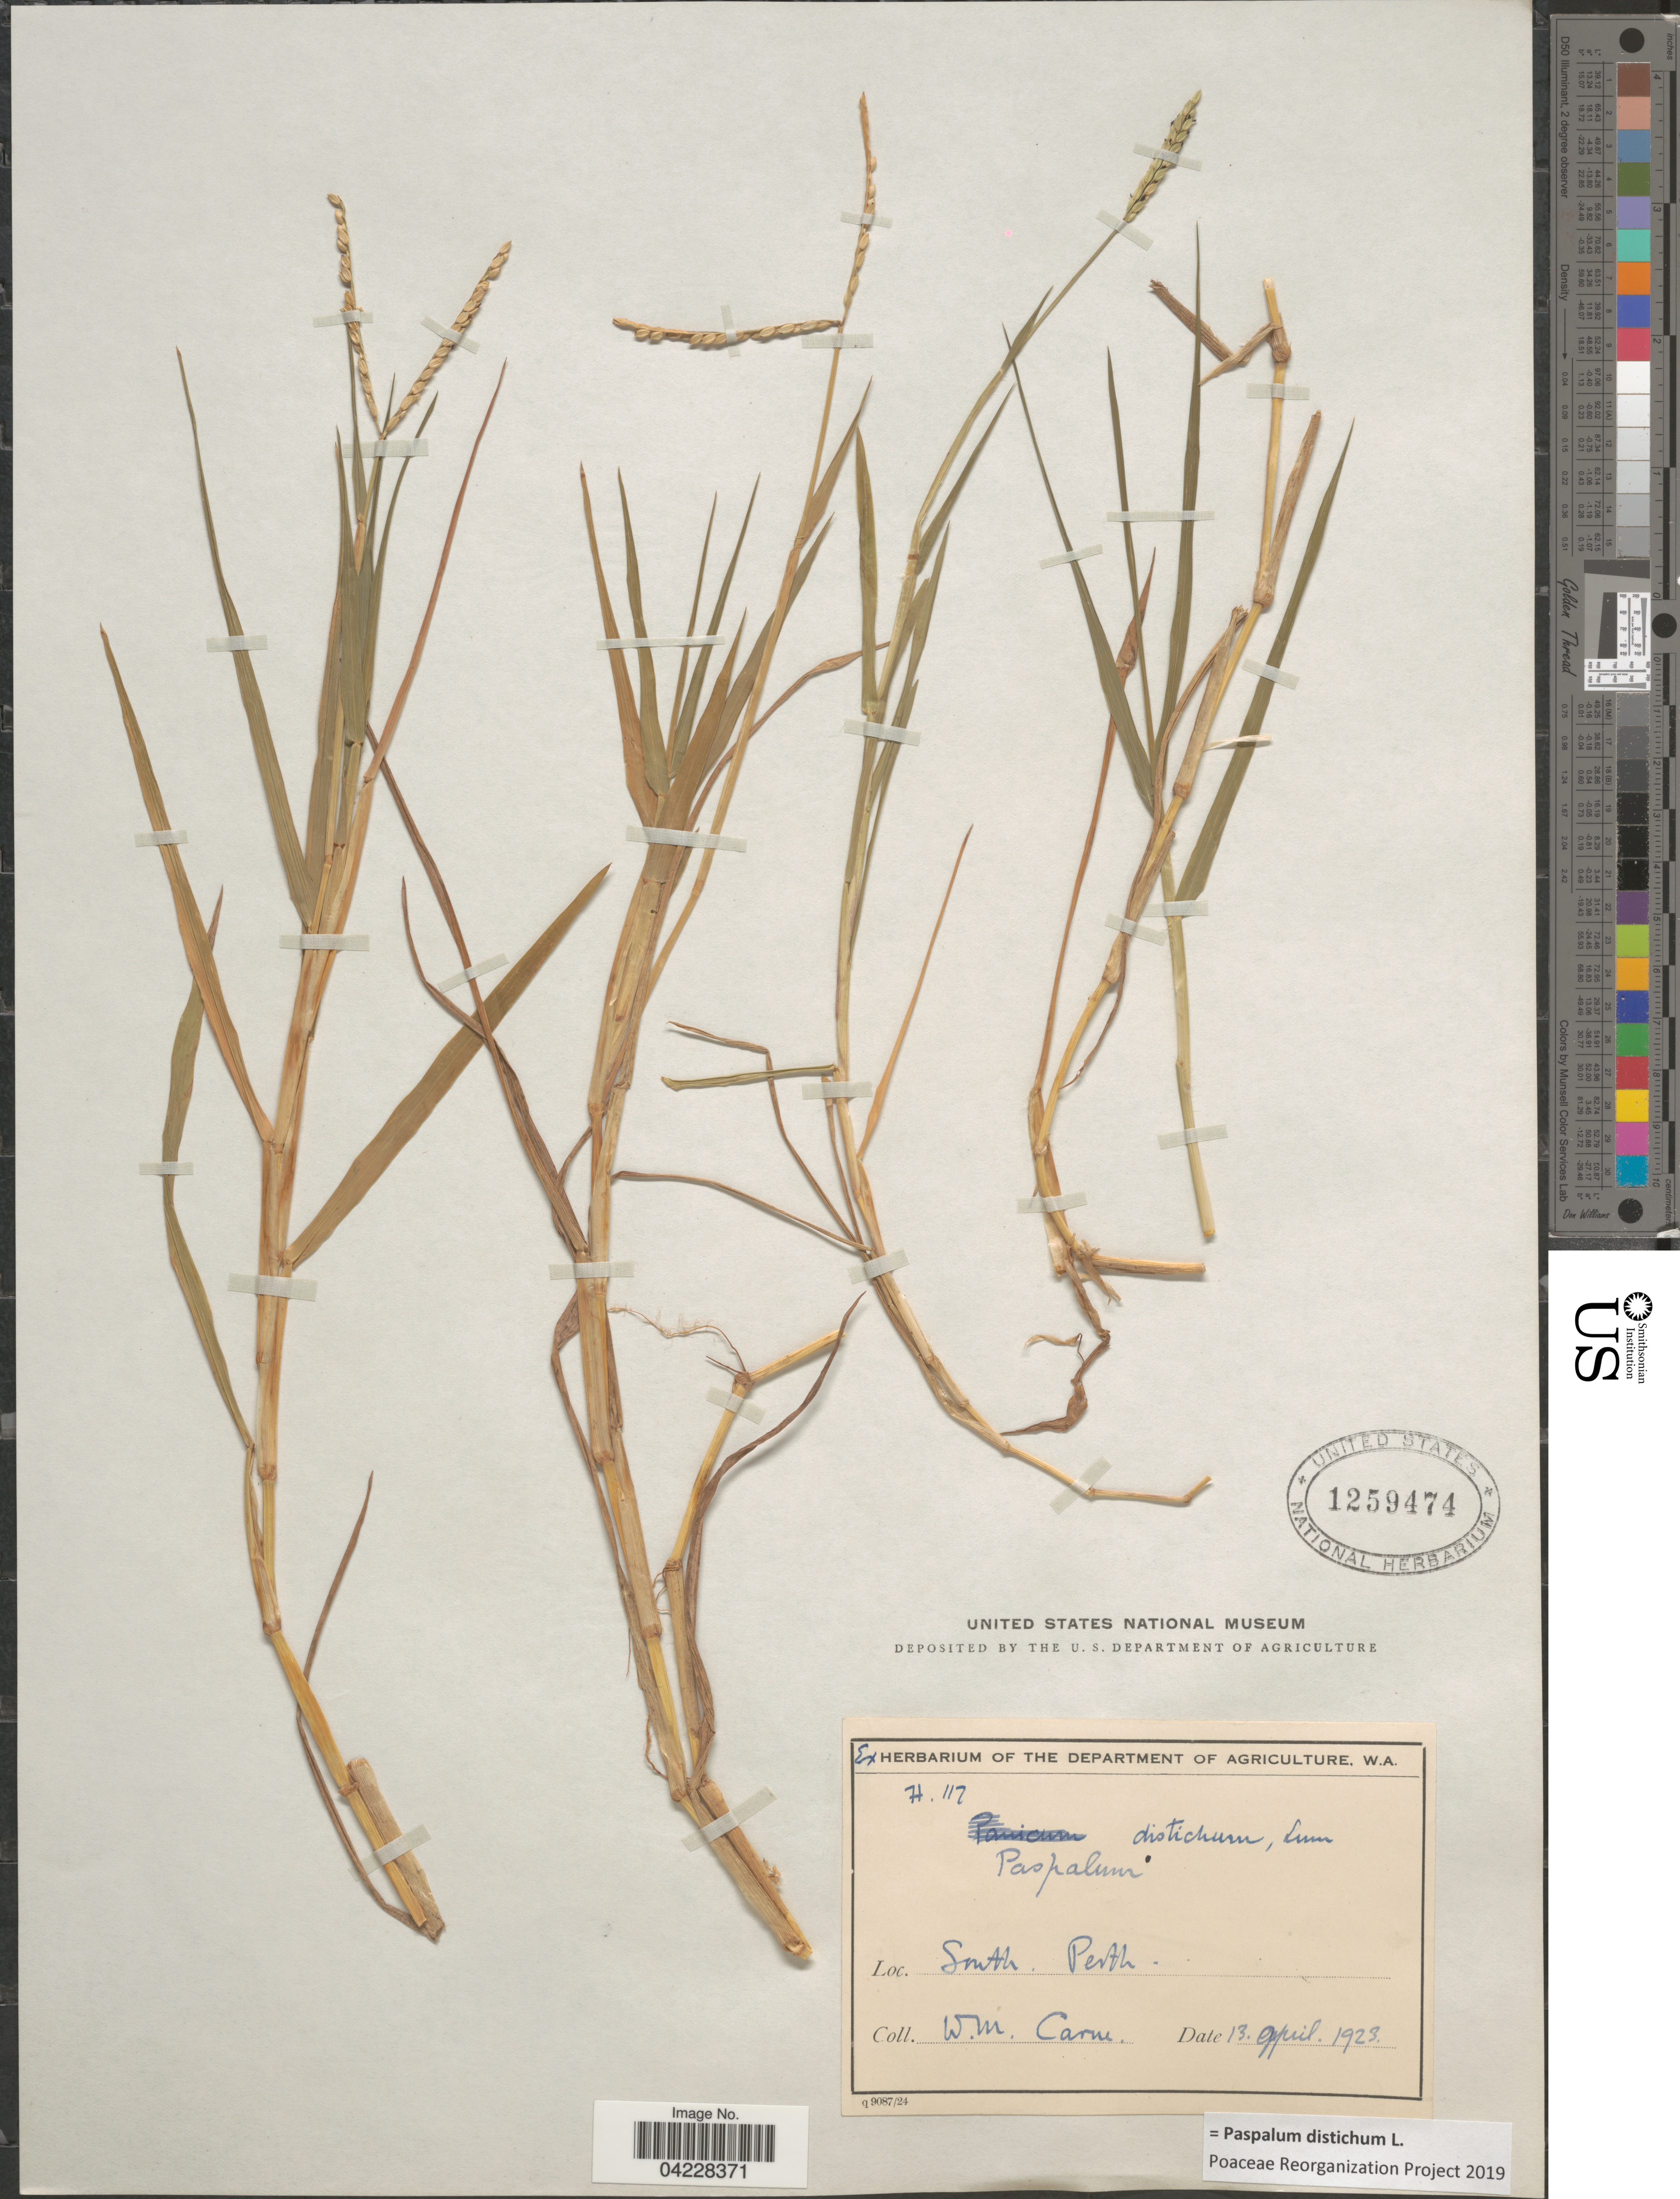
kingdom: Plantae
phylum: Tracheophyta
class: Liliopsida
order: Poales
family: Poaceae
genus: Paspalum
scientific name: Paspalum distichum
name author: L.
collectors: W. Carne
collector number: H117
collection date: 1923-04-13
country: Australia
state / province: Western Australia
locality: South. Perth.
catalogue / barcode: US 1259474